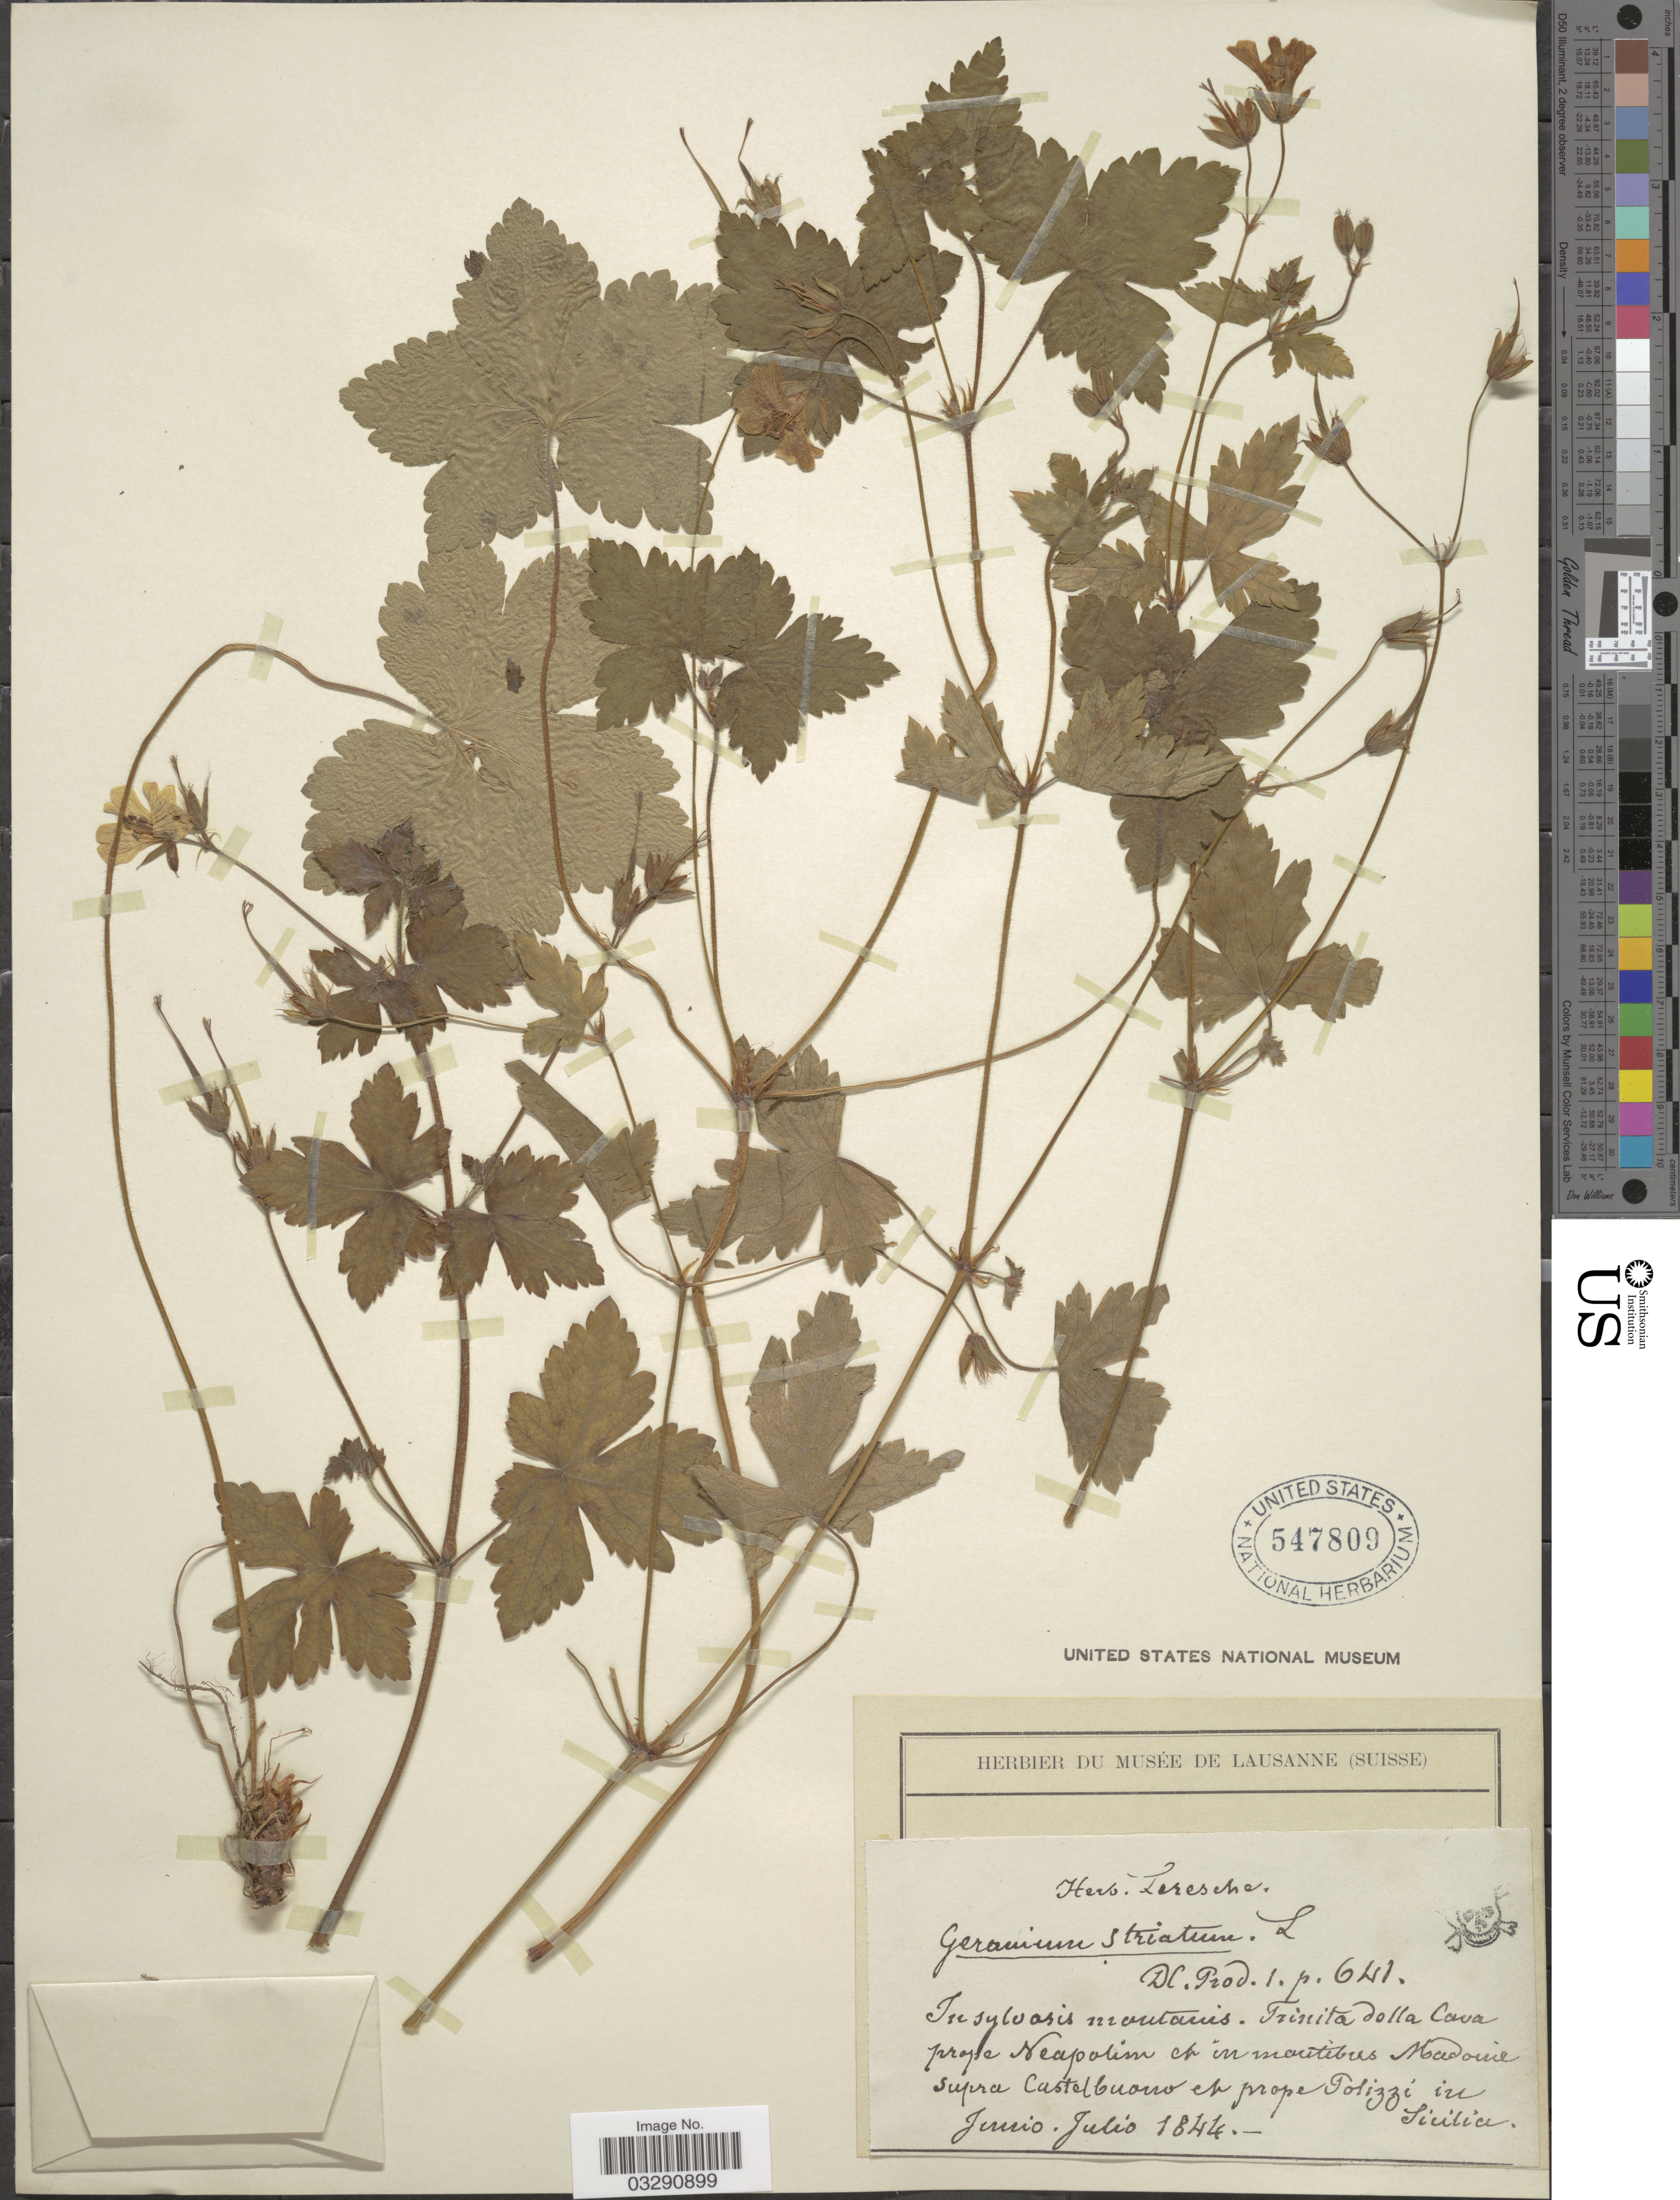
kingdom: Plantae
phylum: Tracheophyta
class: Magnoliopsida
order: Geraniales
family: Geraniaceae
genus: Geranium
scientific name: Geranium striatum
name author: L.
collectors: ex herb. Leresche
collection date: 1844-06/1844-07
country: Italy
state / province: Siciliana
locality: Trinita dolla cava prope Neapolim et in maritibus Madonie supra Castelbuono et prope Polizzi in Sicilia.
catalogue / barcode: US 547809